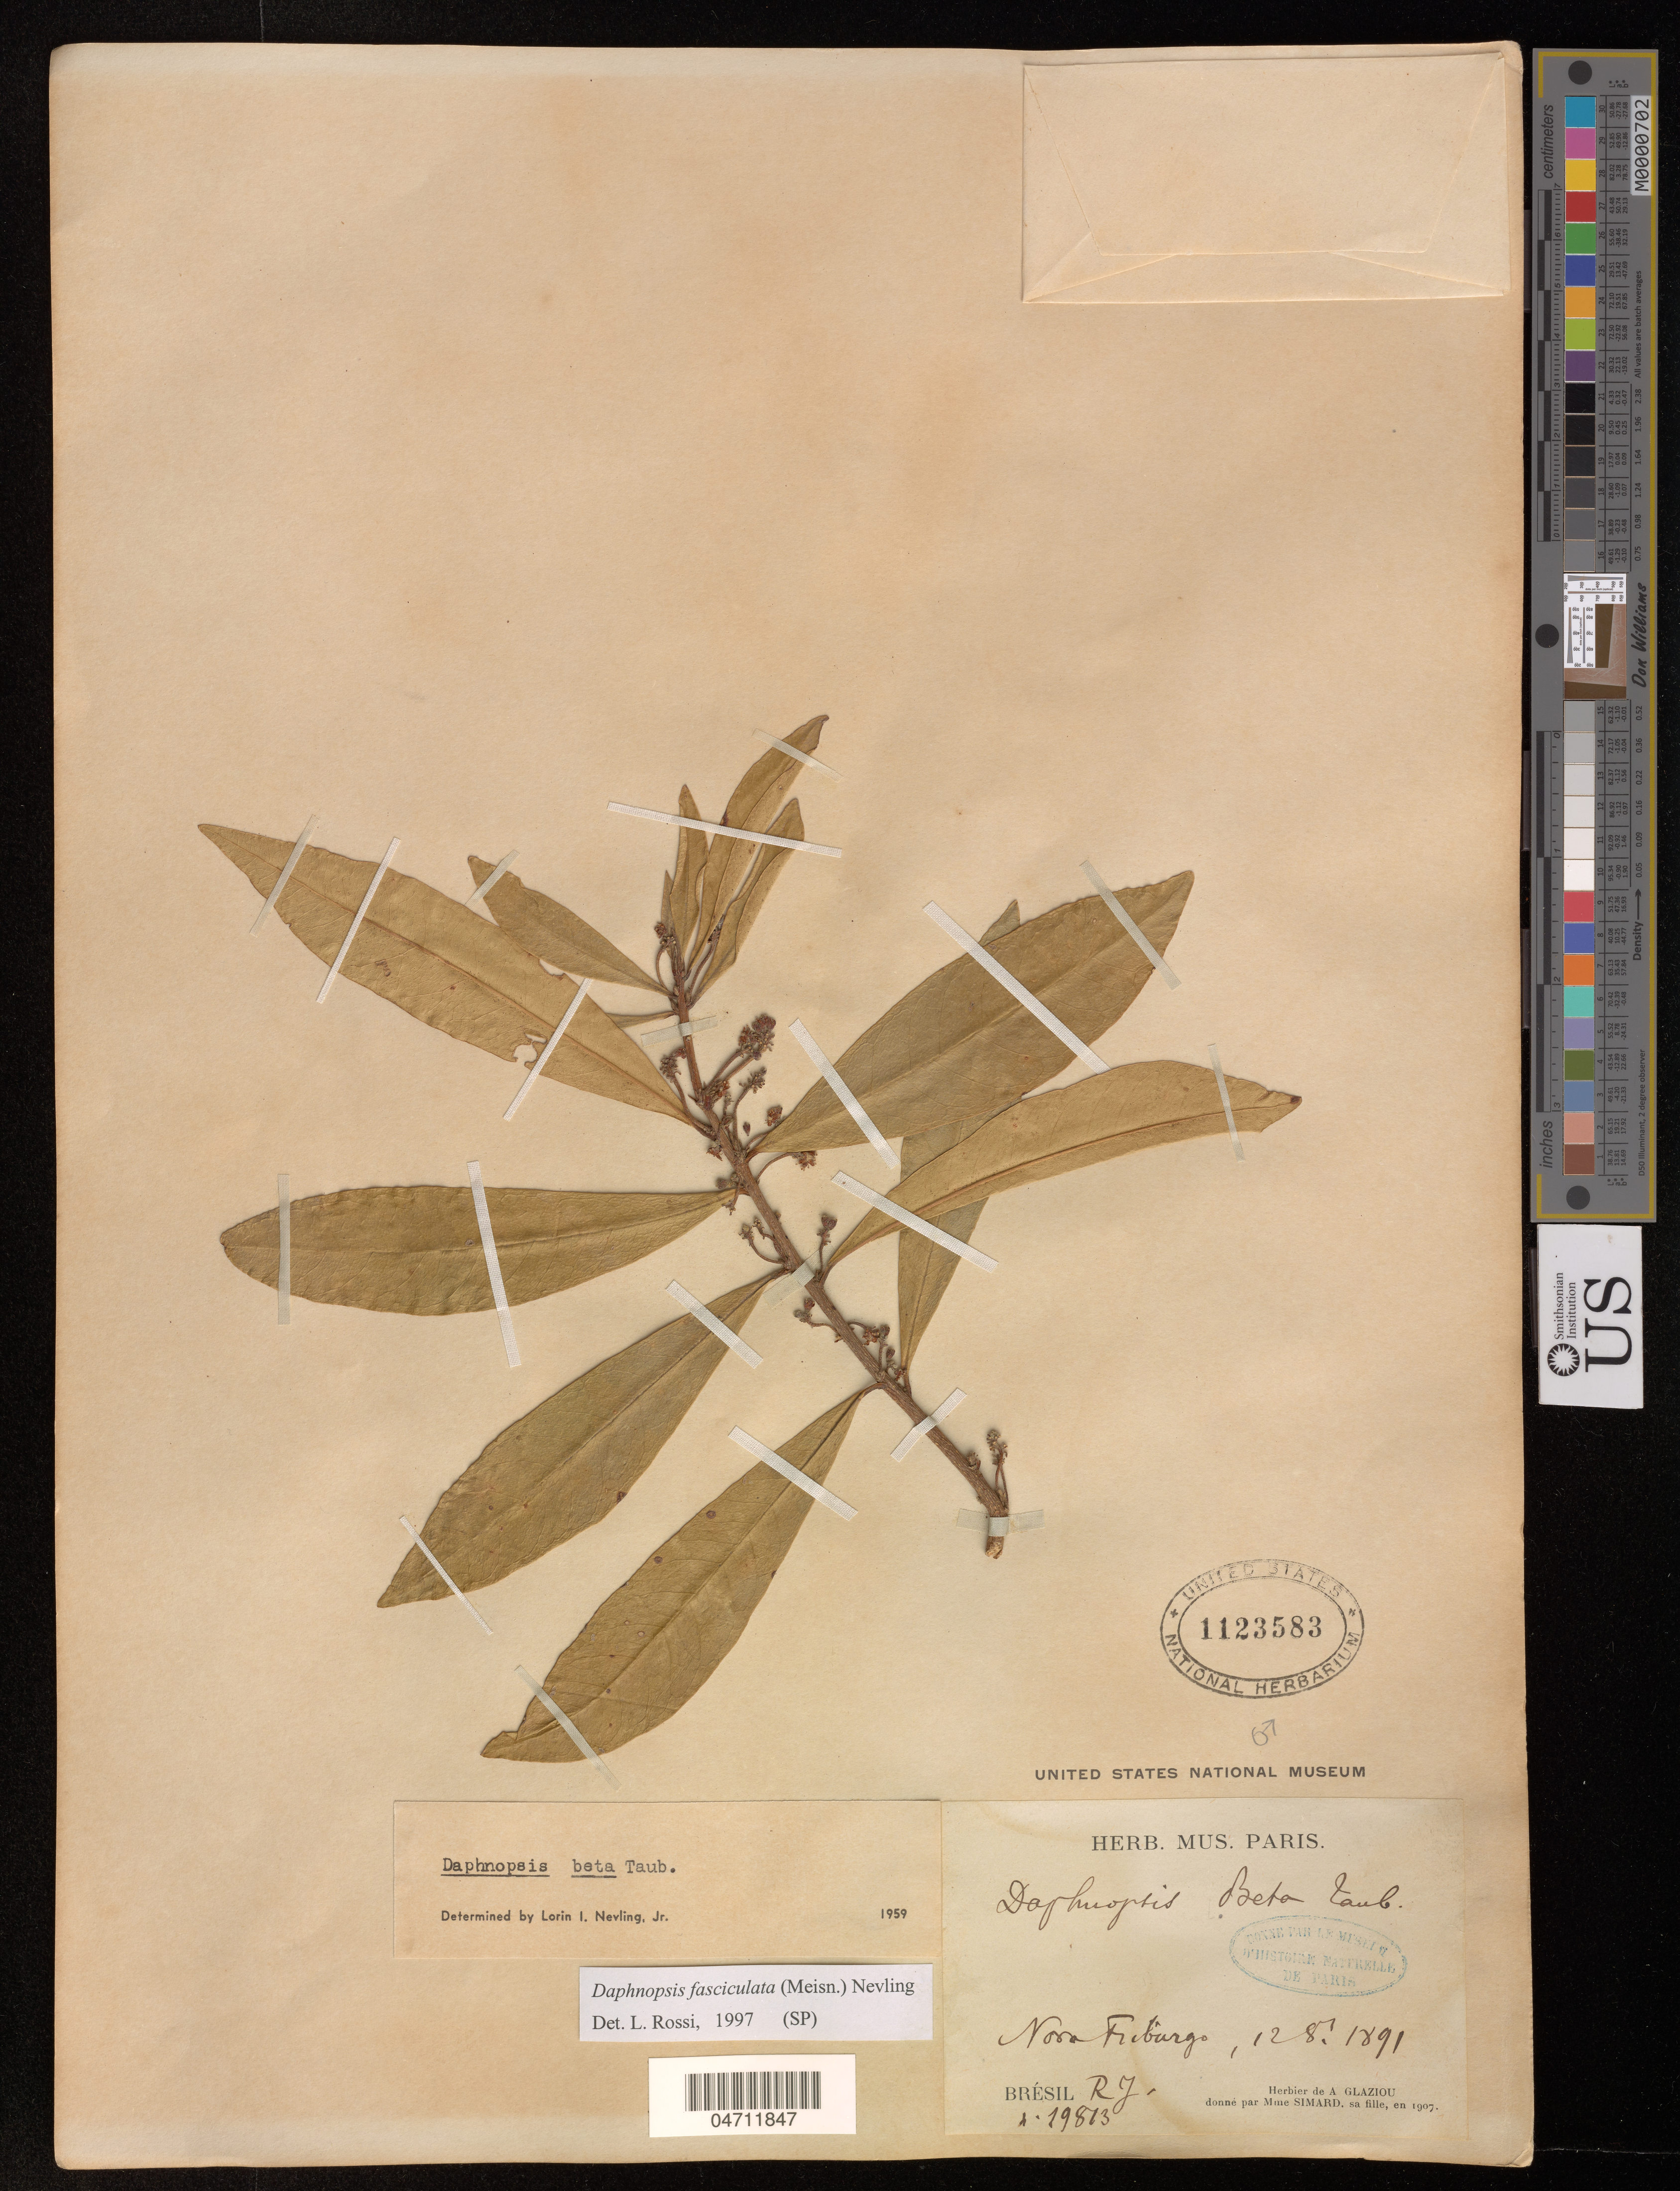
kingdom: Plantae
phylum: Tracheophyta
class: Magnoliopsida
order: Malvales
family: Thymelaeaceae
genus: Daphnopsis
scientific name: Daphnopsis fasciculata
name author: (R. Meissn.) Nevl.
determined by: Rossi, L.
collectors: A. F. M. Glaziou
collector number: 19813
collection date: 1891-08-12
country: Brazil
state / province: Rio Grande do Sul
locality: Nora Fieburg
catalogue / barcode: US 1123583